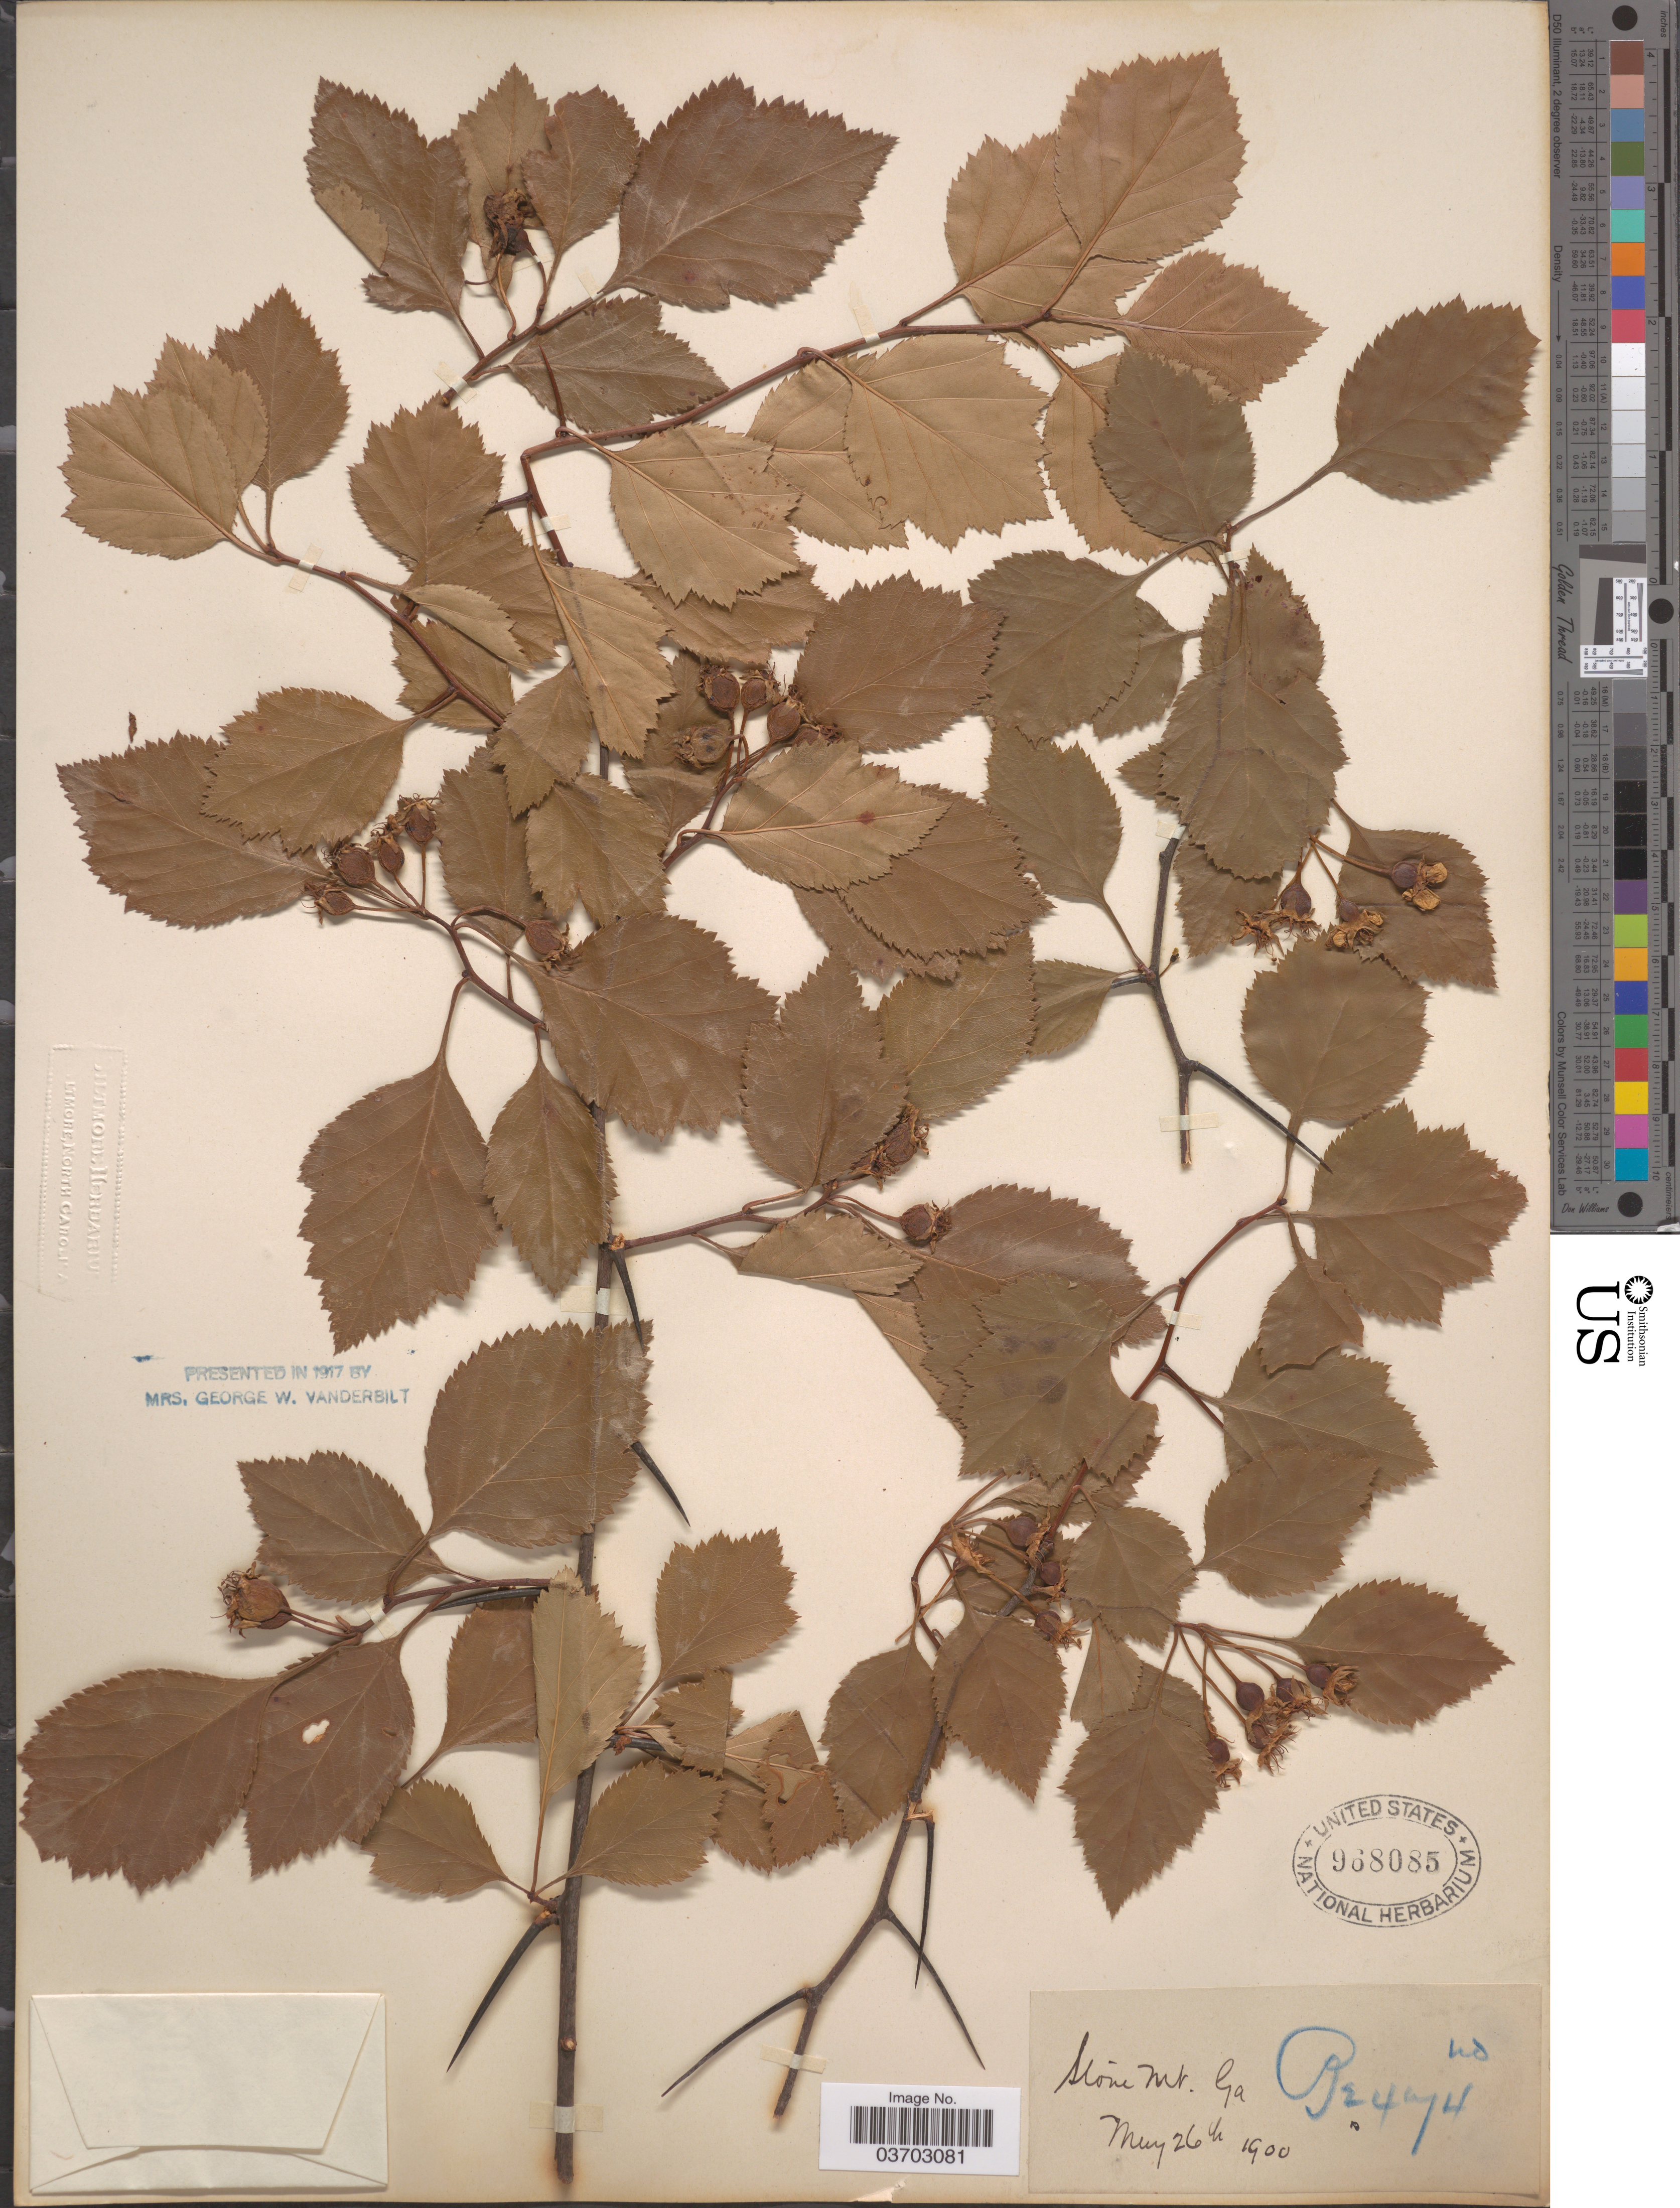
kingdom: Plantae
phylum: Tracheophyta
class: Magnoliopsida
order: Rosales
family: Rosaceae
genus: Crataegus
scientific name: Crataegus sp.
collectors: ex herb. Biltmore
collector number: B2474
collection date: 1900-05-26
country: United States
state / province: Georgia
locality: Stone Mt.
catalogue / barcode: US 968085